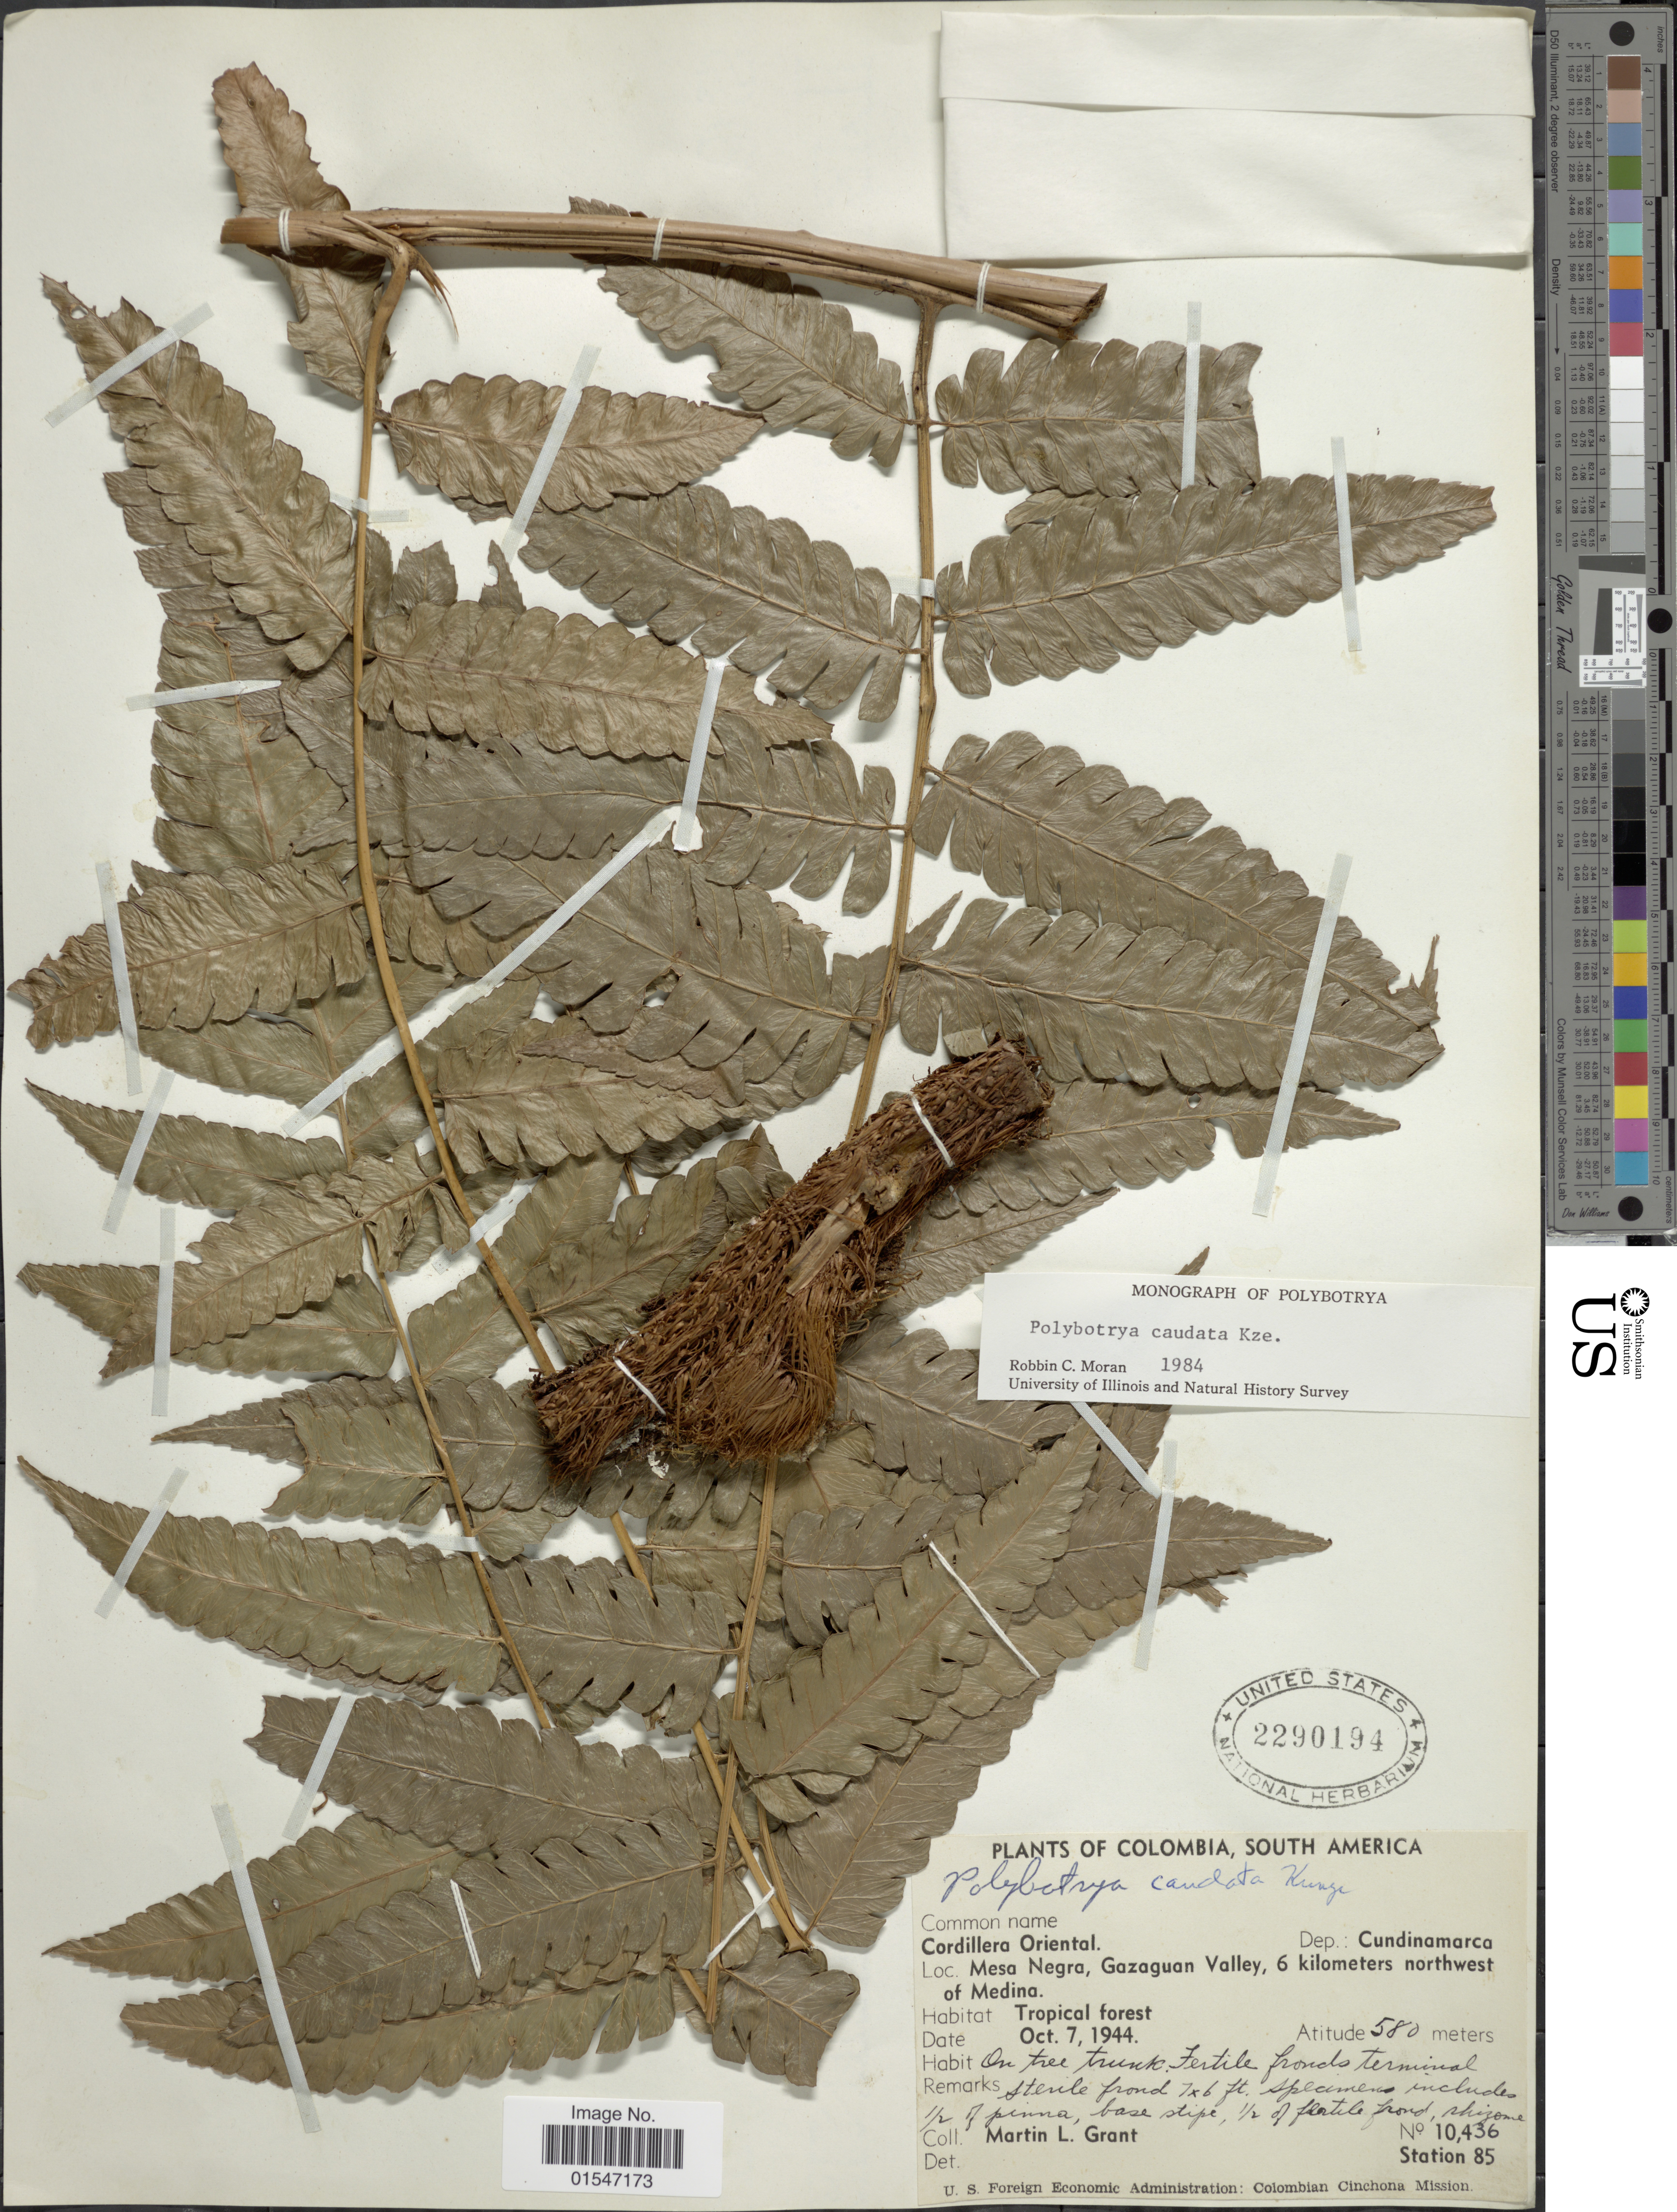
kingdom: Plantae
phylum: Tracheophyta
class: Polypodiopsida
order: Polypodiales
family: Dryopteridaceae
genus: Polybotrya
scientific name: Polybotrya caudata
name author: Kunze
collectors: M. L. Grant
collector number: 10436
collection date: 1944-10-07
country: Colombia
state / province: Cundinamarca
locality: Cordillera Oriental, Mesa Negra, Gazaguan Valley, 6 kilomters northwest of Medina, Station 85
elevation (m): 580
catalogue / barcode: US 2290194